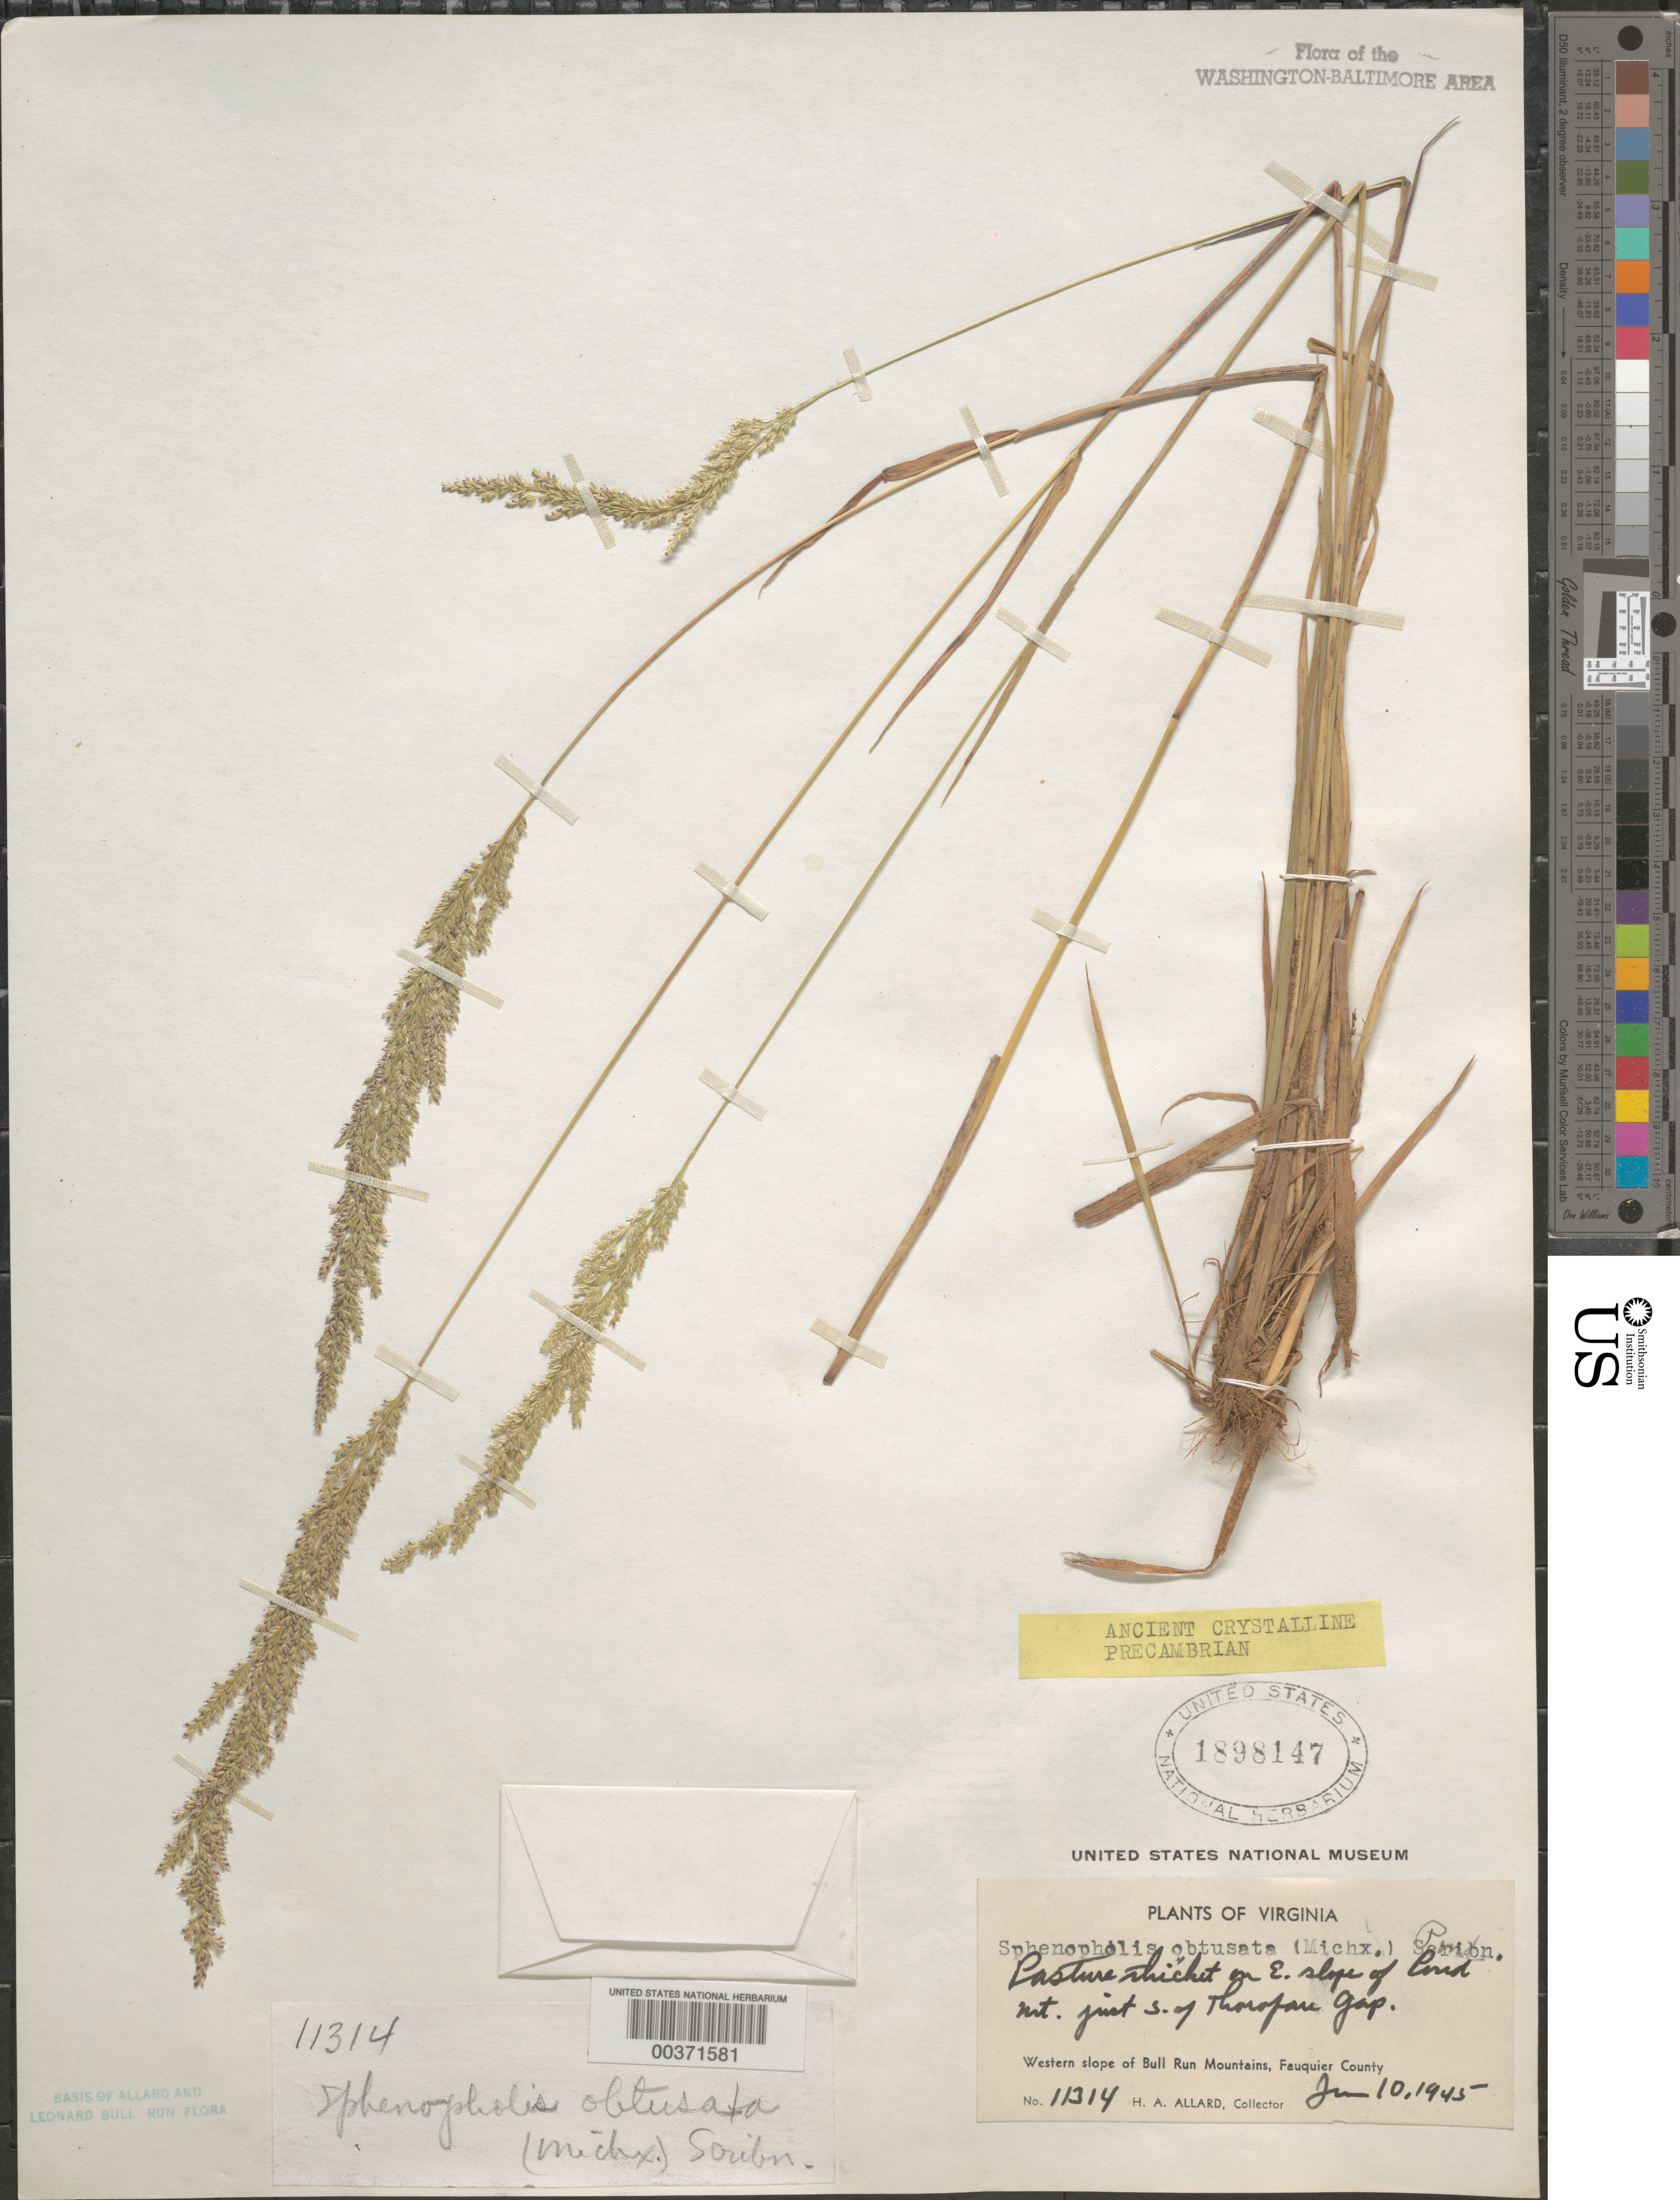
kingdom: Plantae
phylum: Tracheophyta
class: Liliopsida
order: Poales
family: Poaceae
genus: Sphenopholis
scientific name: Sphenopholis obtusata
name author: (Michx.) Scribn.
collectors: H. A. Allard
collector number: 11314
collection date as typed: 10 Jun 1945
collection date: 1945-06-10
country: United States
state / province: Virginia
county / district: Fauquier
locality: South of Thorofare Gap, Pond Mountains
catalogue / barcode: US 1898147